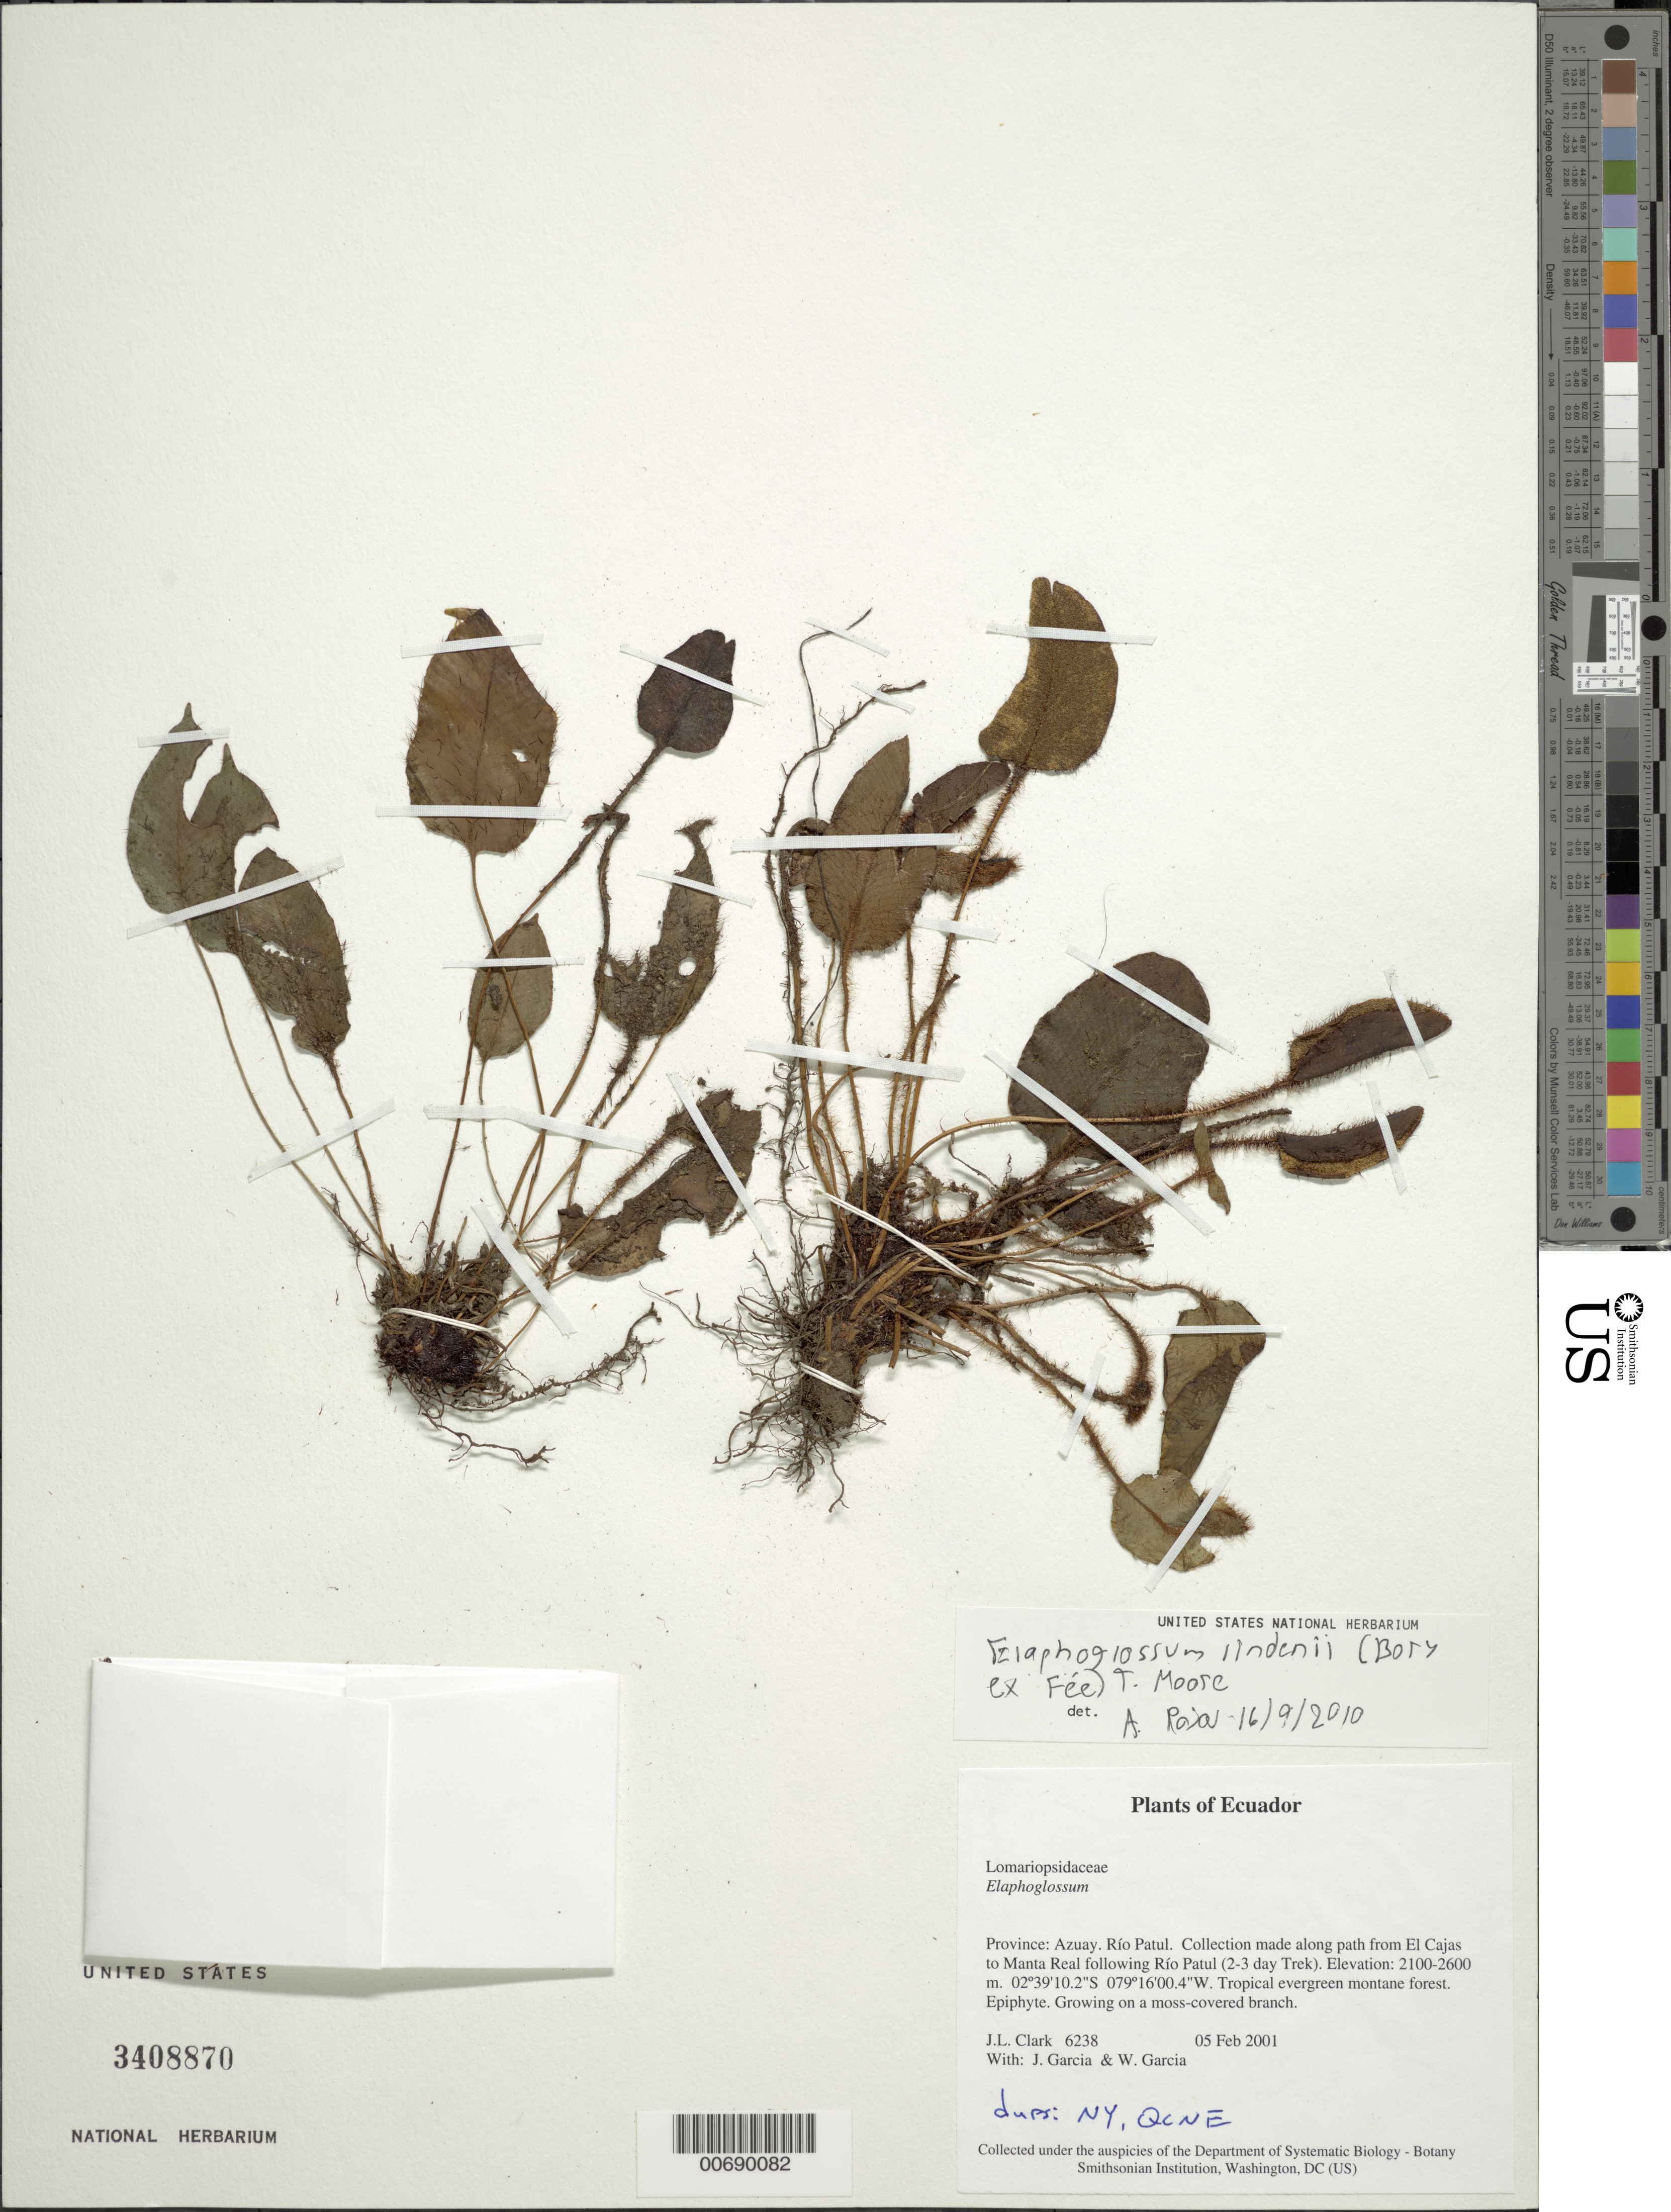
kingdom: Plantae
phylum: Tracheophyta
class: Polypodiopsida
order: Polypodiales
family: Dryopteridaceae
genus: Elaphoglossum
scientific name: Elaphoglossum lindenii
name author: (Bory ex Fée) T. Moore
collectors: J. L. Clark, J. Garcia & W. Garcia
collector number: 6238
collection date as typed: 05 Feb 2001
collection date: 2001-02-05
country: Ecuador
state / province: Azuay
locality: Río Patul. Collection made along path from El Cajas to Manta Real following Río Patul (2-3 day Trek).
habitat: Tropical evergreen montane forest.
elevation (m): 2100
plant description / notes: NY, QCNE, US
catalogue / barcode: US 3408870